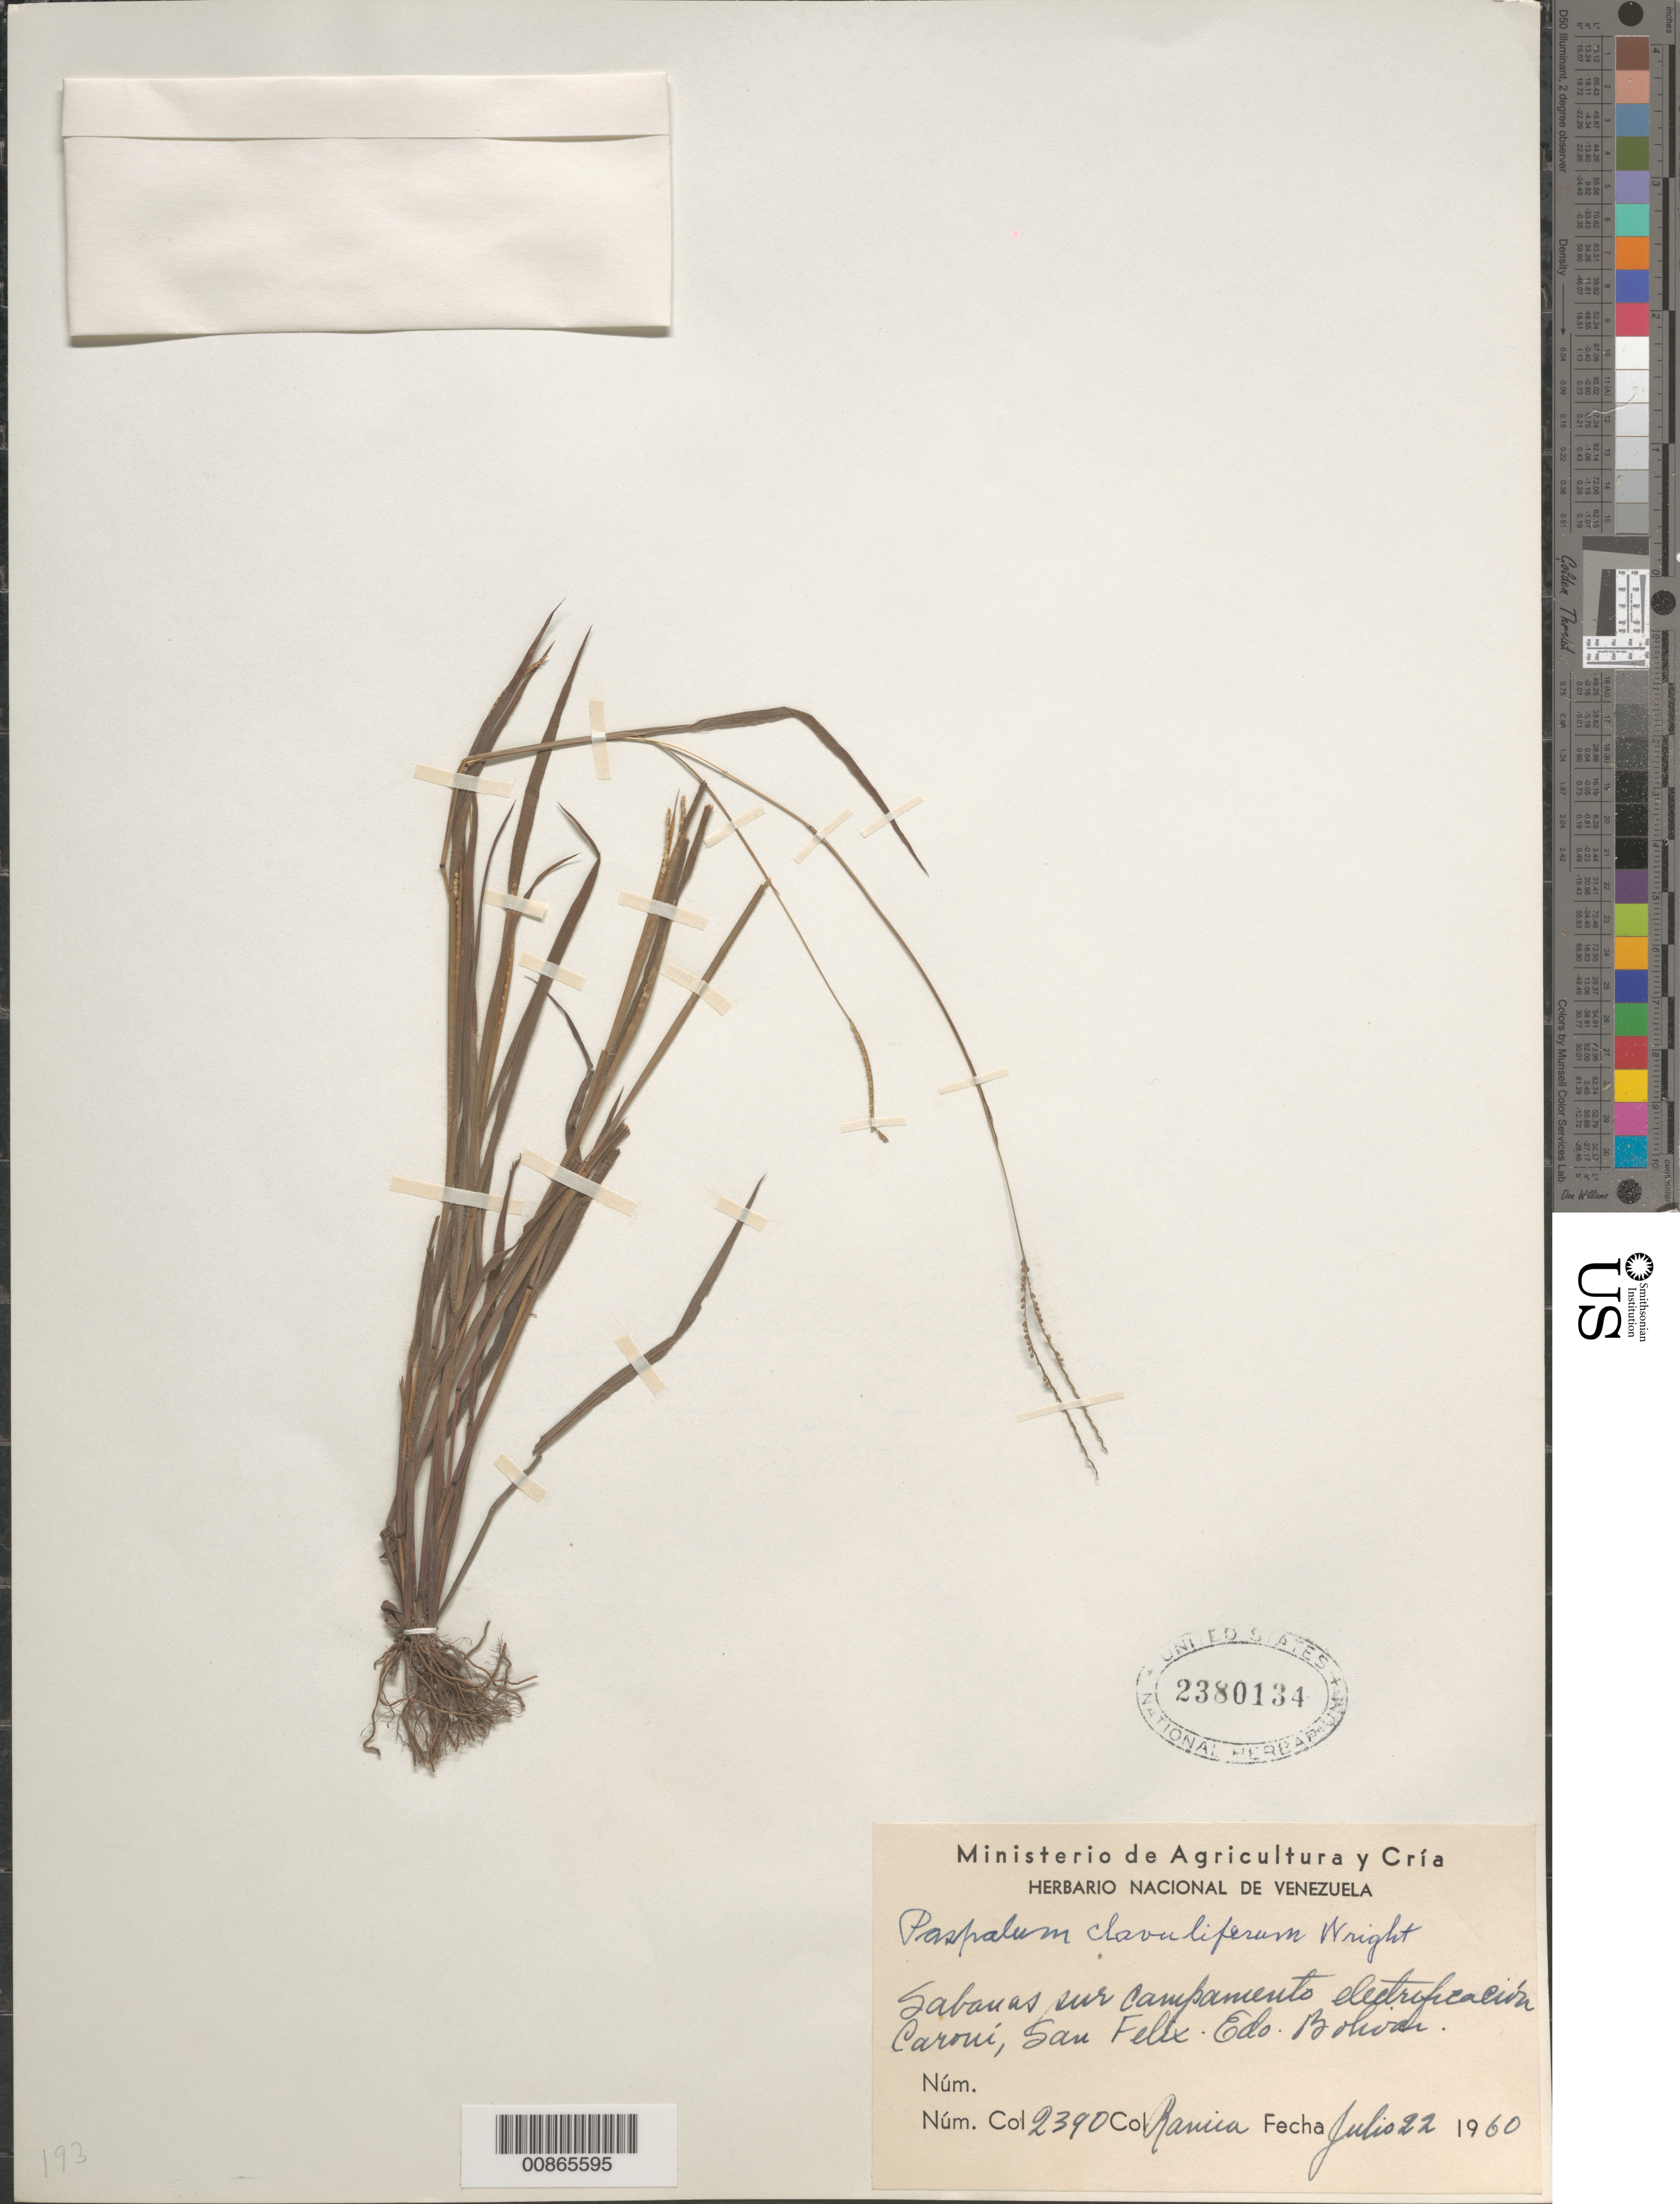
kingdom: Plantae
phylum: Tracheophyta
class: Liliopsida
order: Poales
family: Poaceae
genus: Paspalum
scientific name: Paspalum clavuliferum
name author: C. Wright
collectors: M. Ramia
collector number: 2390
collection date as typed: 22-Jul-60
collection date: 1960-07-22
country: Venezuela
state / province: Bolívar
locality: San Félix, Electrificatión Caroní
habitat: Sabanas sur campamento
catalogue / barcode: US 2380134